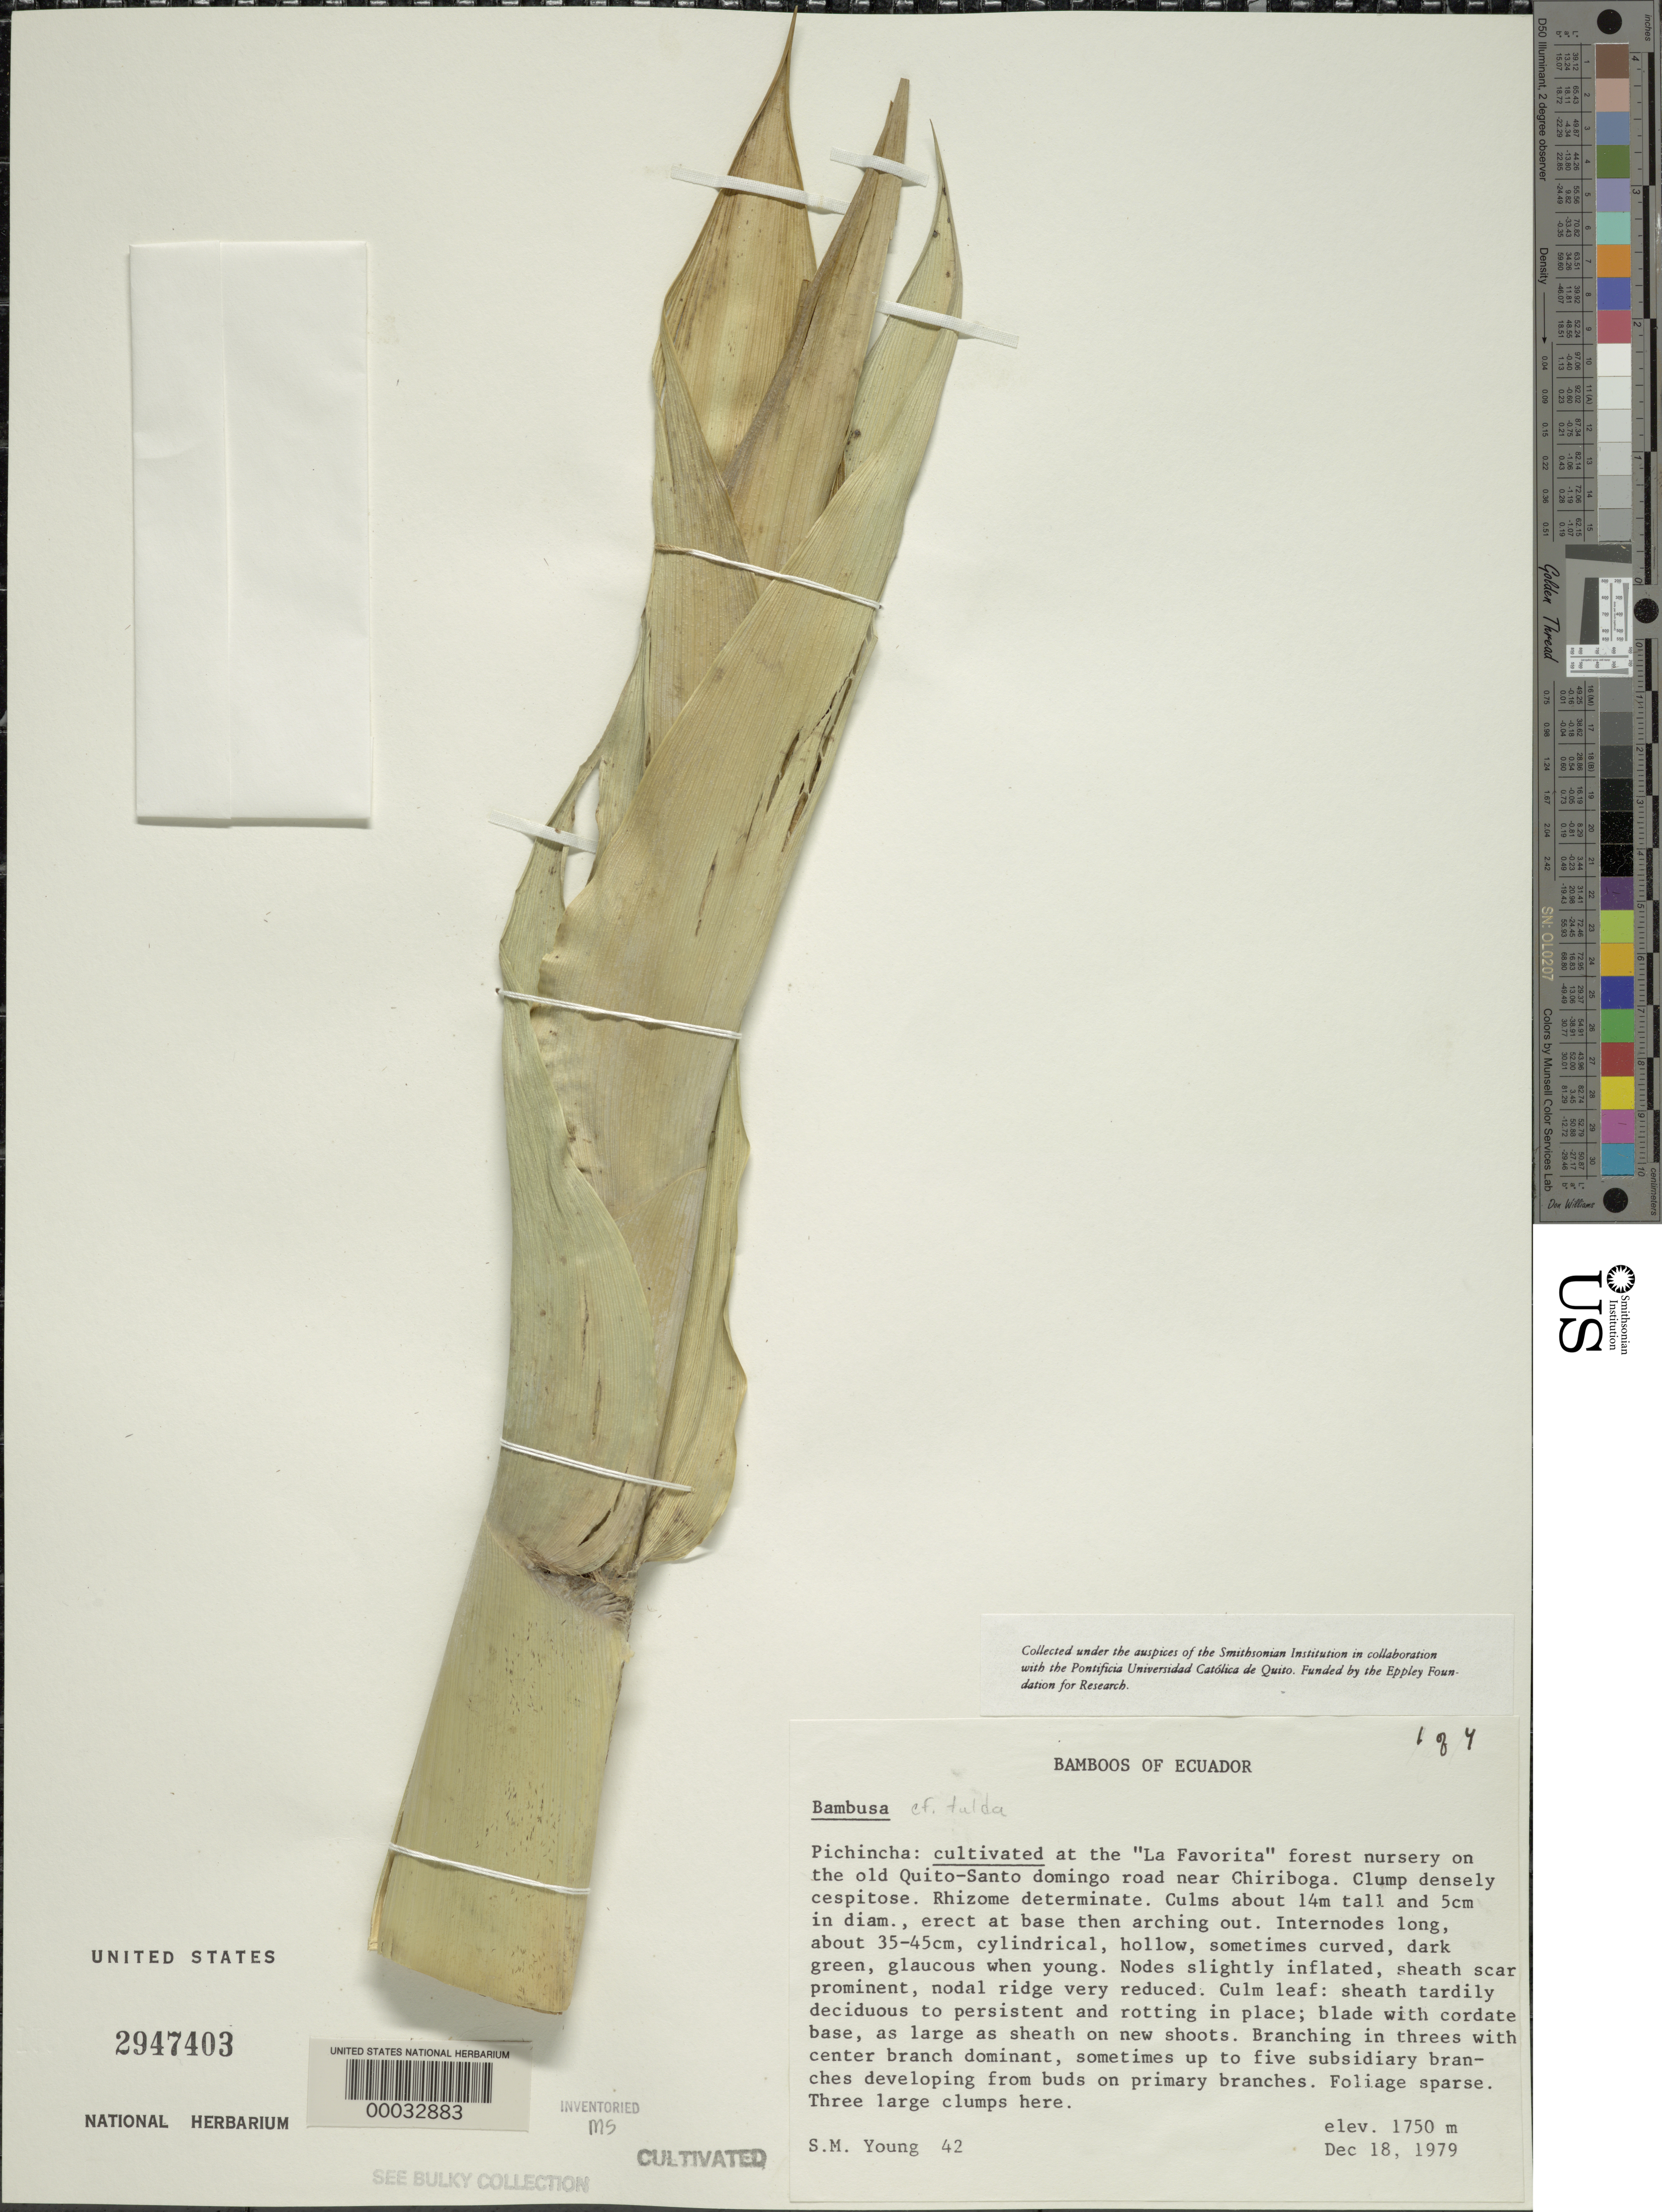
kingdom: Plantae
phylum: Tracheophyta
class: Liliopsida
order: Poales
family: Poaceae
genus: Bambusa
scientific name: Bambusa tulda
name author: Roxb.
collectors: S. Young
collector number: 42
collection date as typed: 18 Dec 1979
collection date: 1979-12-18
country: Ecuador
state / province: Pichincha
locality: La favorita forest nursery-chiriboga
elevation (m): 1750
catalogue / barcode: US 2947403